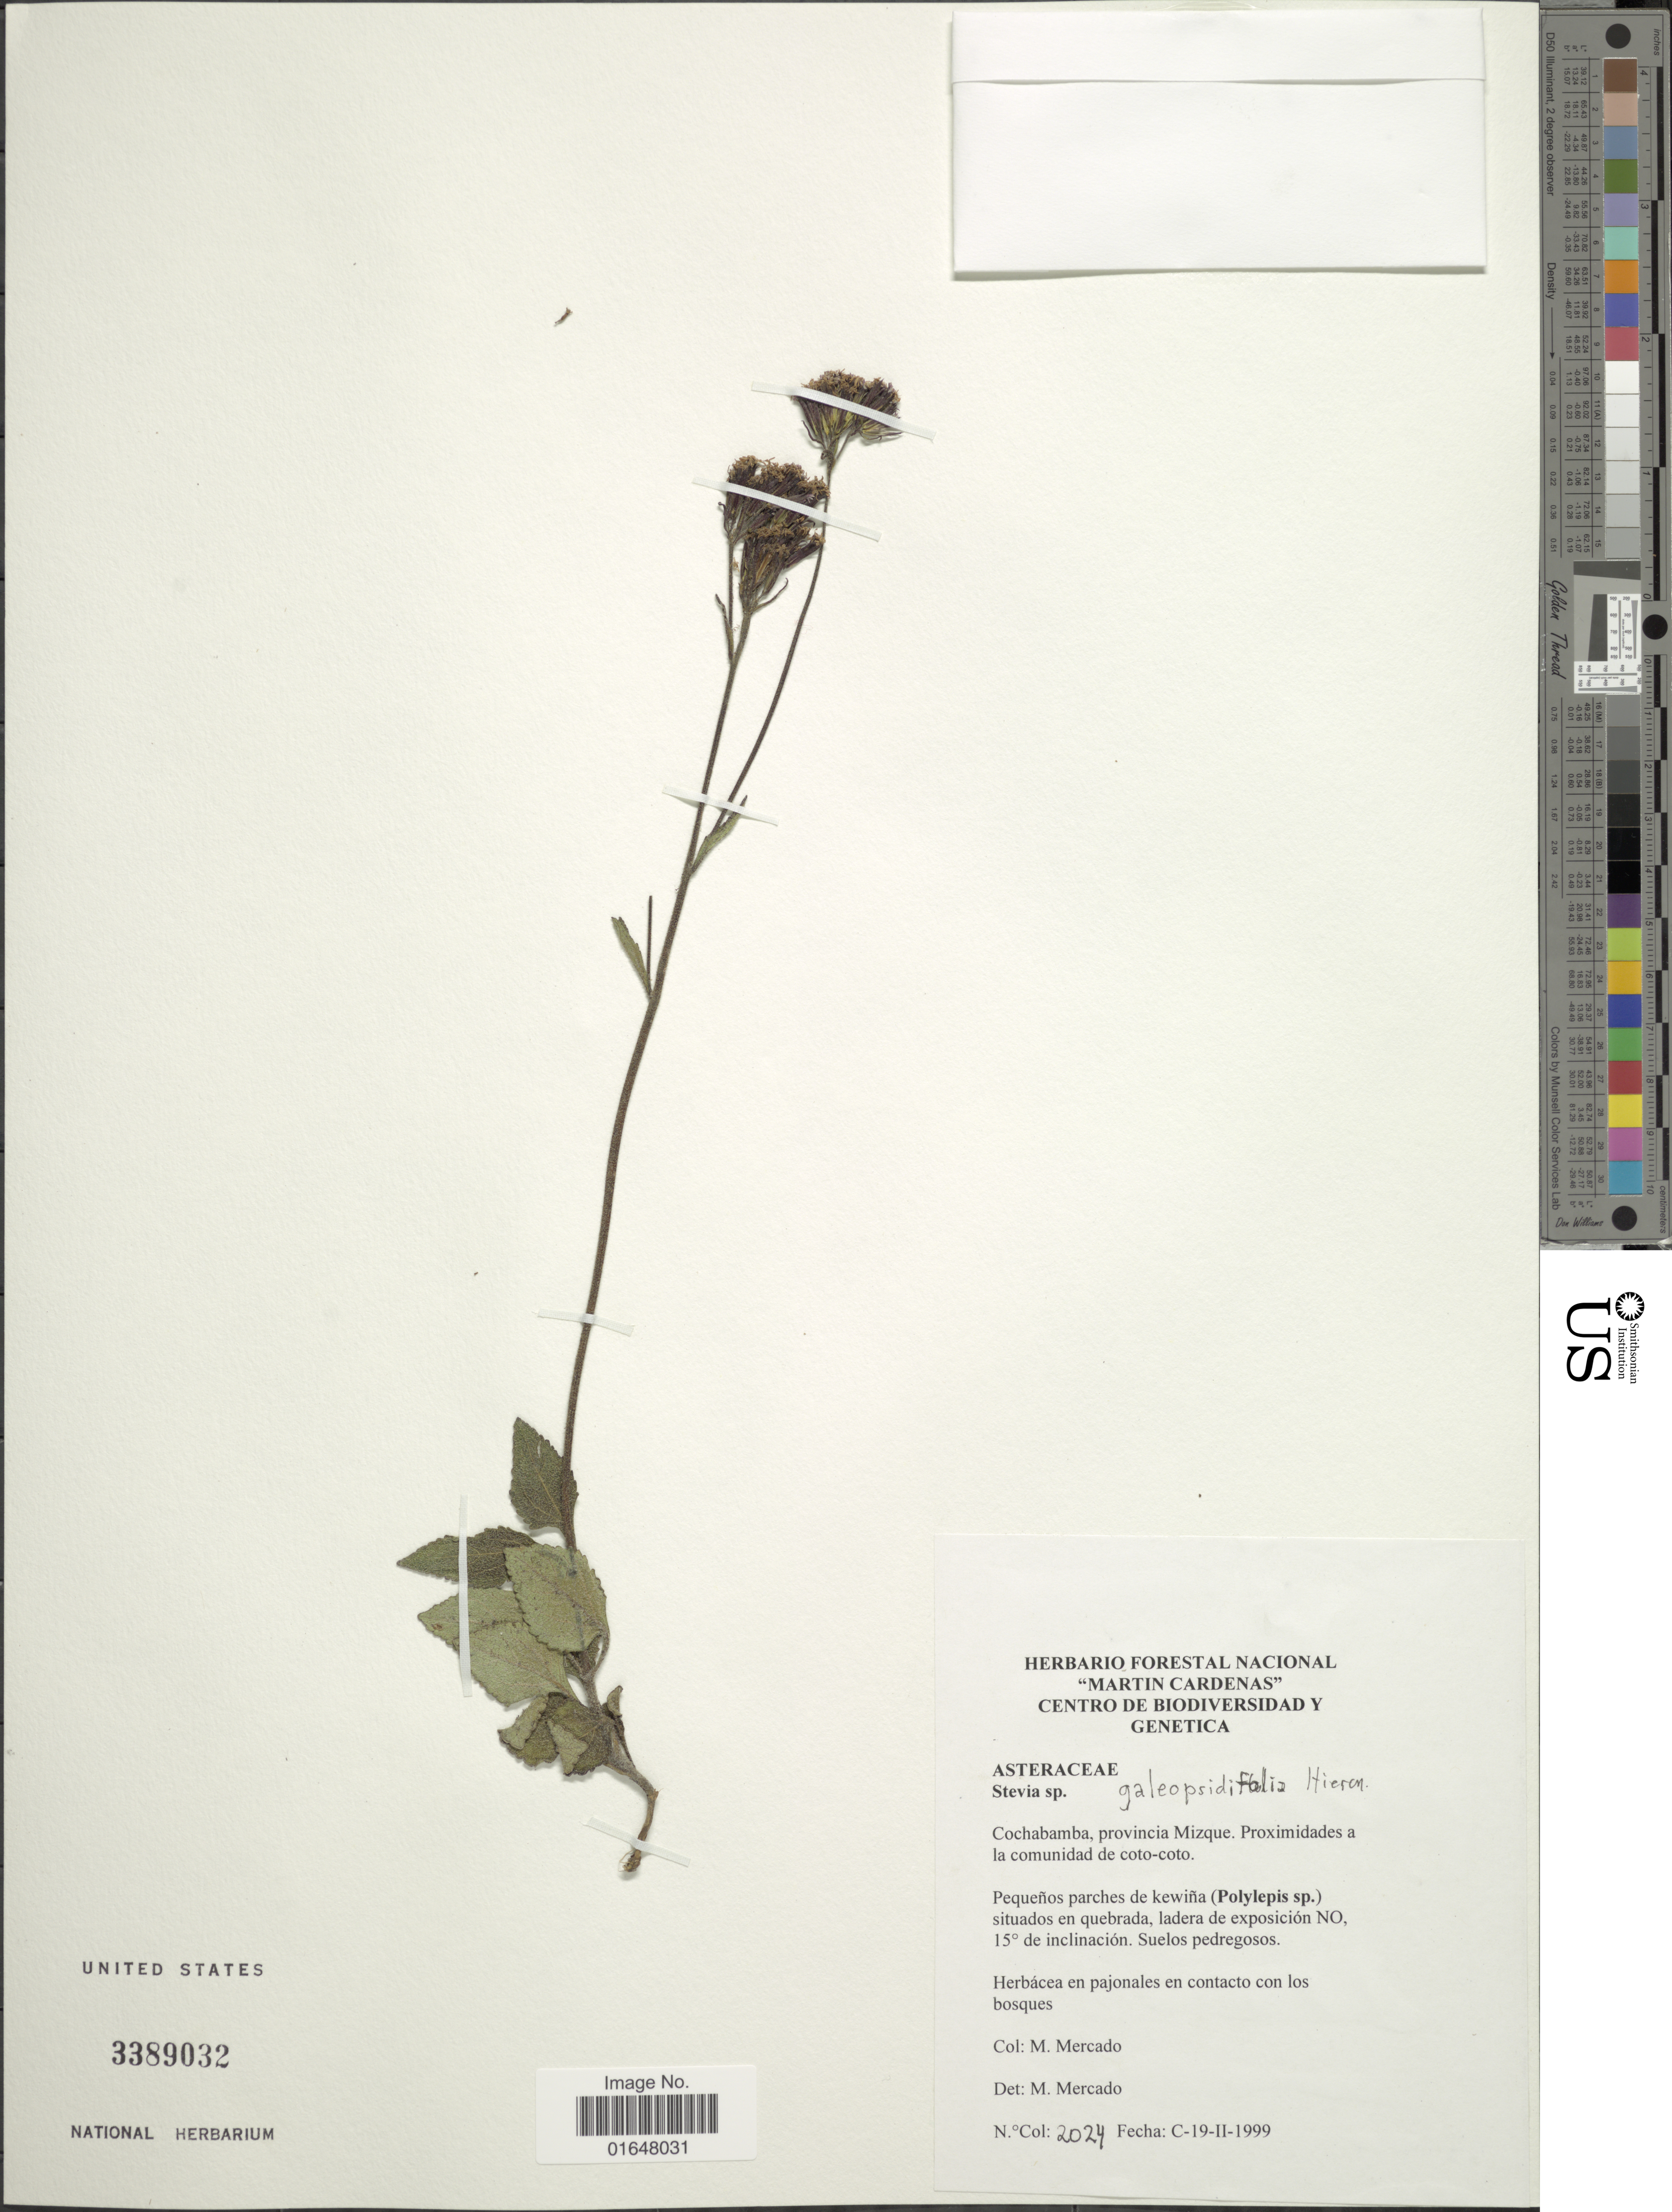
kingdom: Plantae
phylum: Tracheophyta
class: Magnoliopsida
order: Asterales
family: Asteraceae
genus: Stevia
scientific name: Stevia galeopsidifolia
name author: Hieron.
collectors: M. Mercado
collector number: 2024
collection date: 1999-02-19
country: Bolivia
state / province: Cochabamba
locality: Provincia Mizque, Proximidades a la comunidad de coto-coto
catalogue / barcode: US 3389032